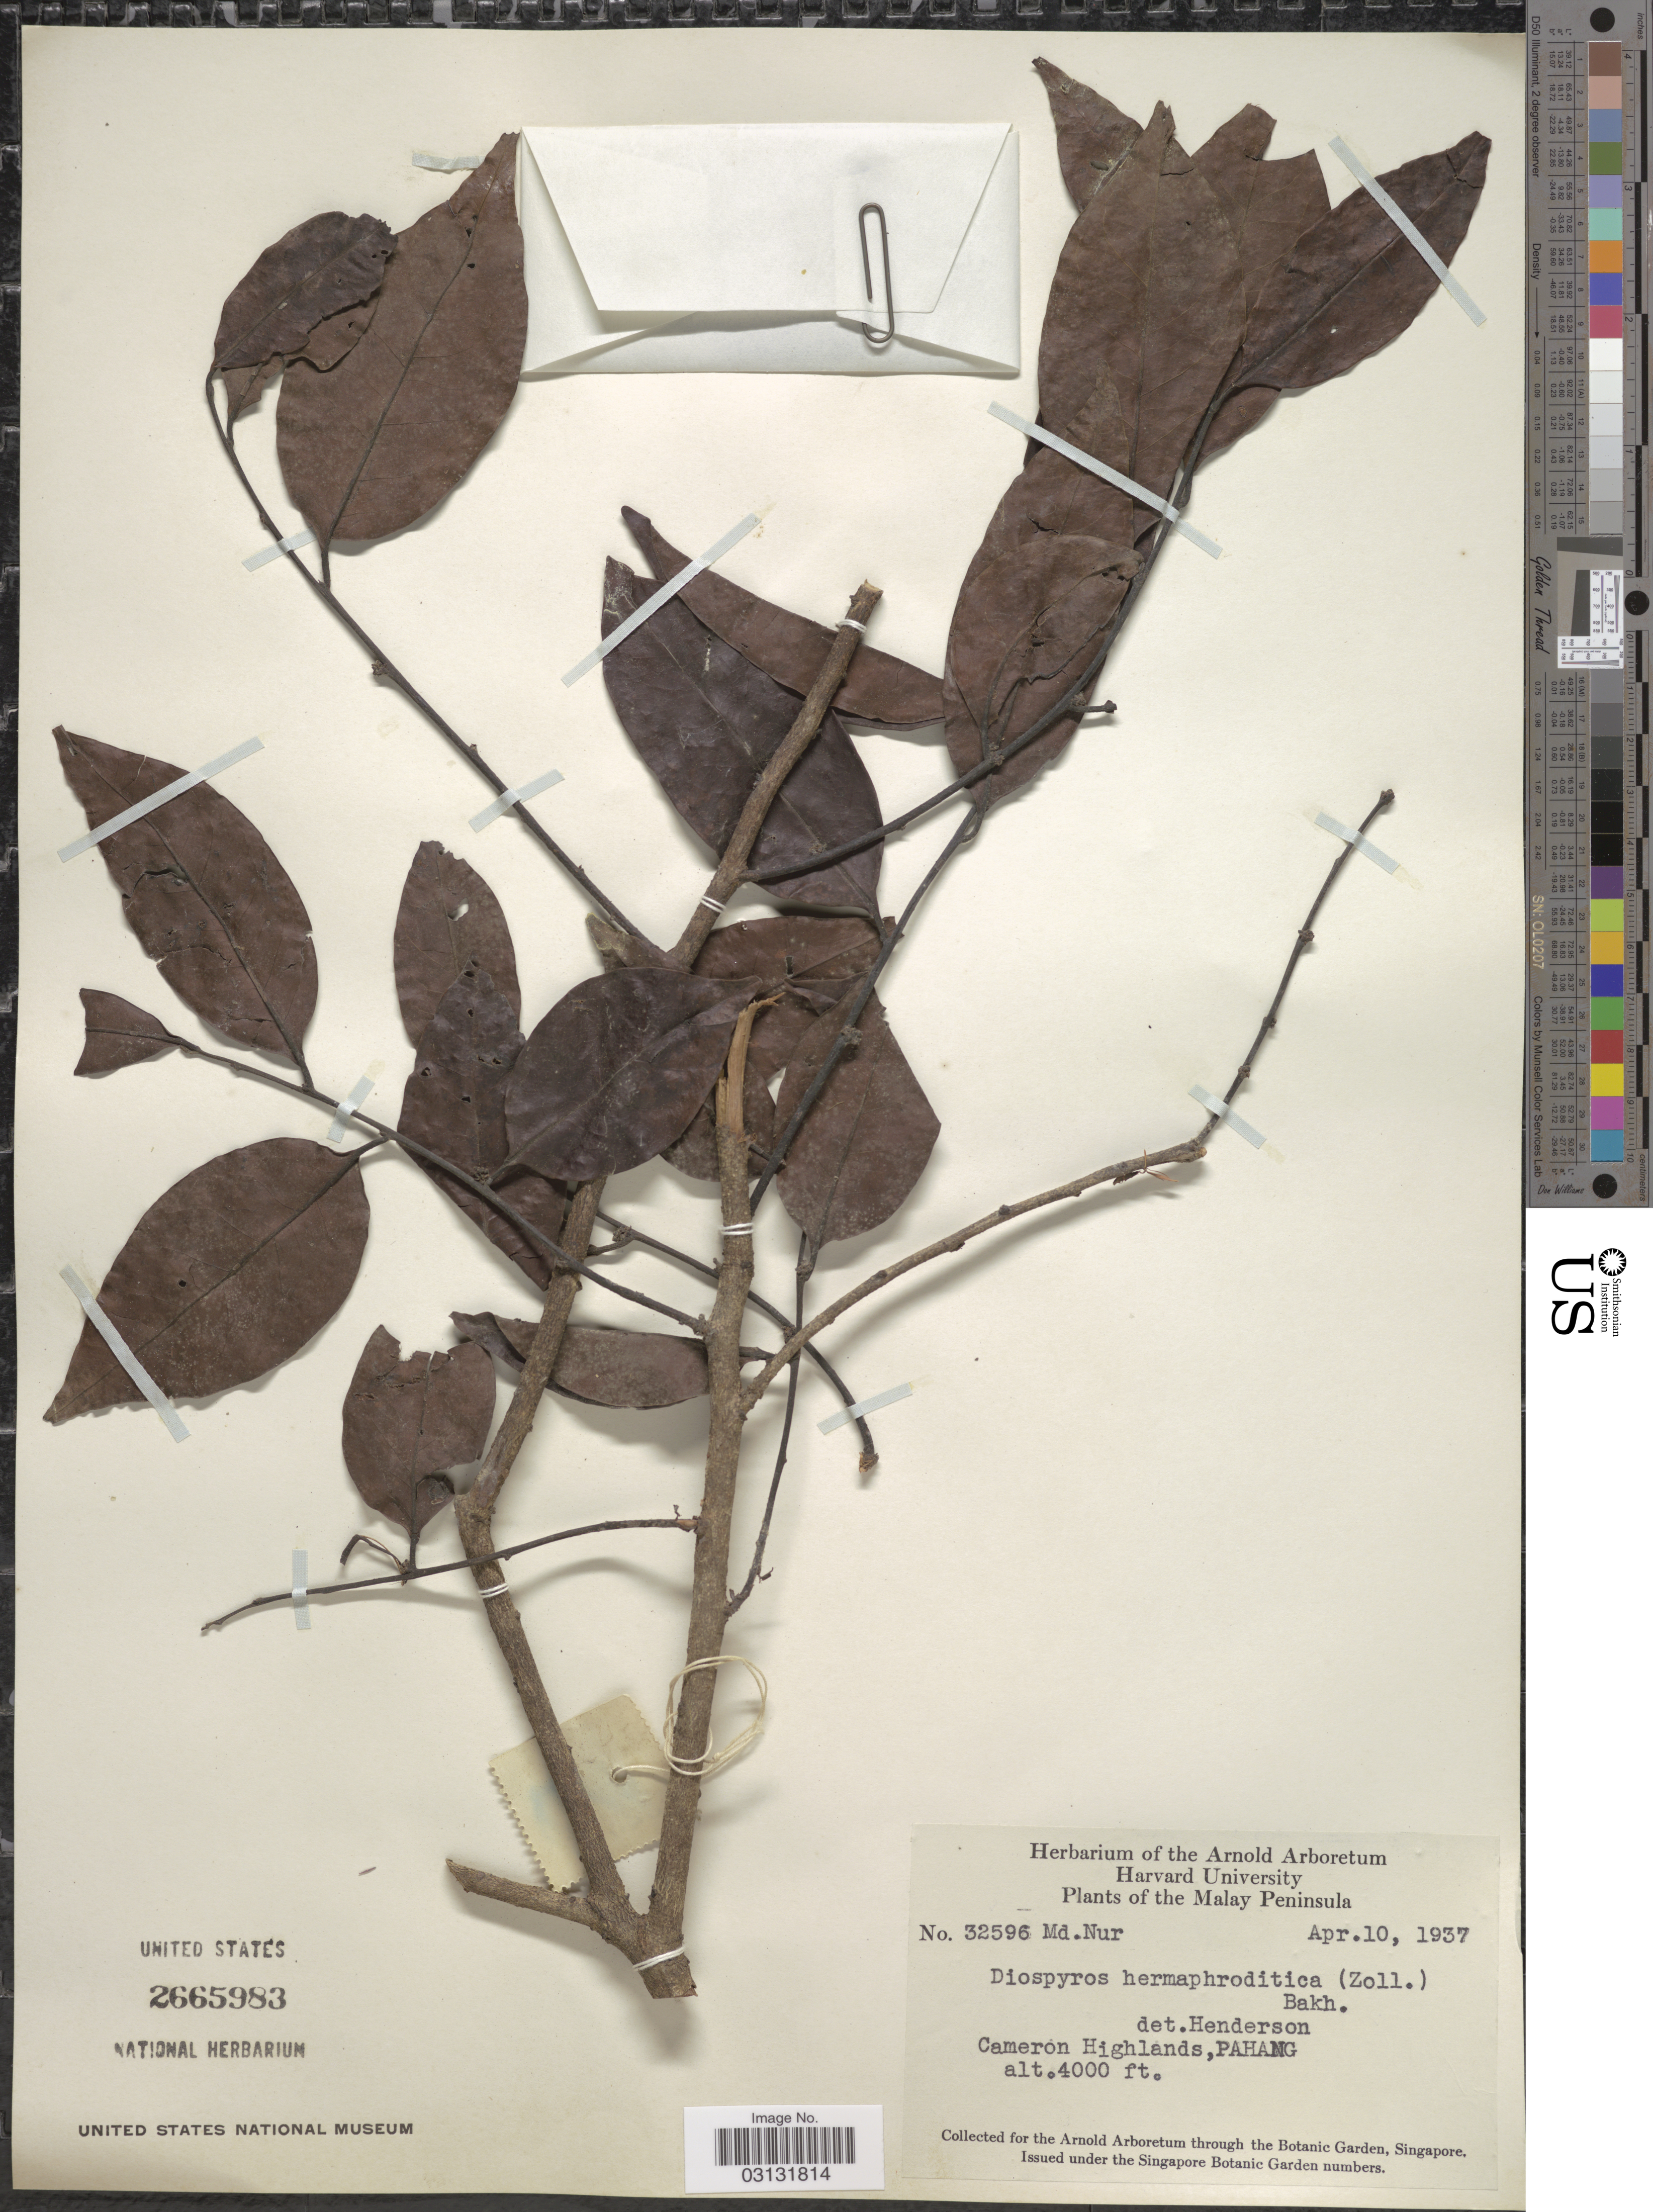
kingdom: Plantae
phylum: Tracheophyta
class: Magnoliopsida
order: Ericales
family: Ebenaceae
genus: Diospyros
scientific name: Diospyros hermaphroditica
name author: (Zoll.) Bakh. ex Steenis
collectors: M. Nur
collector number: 32596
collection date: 1937-04-10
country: Malaysia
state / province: Pahang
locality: Malay Peninsula. Cameron Highlands, Pahang.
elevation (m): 1219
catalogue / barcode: US 2665983